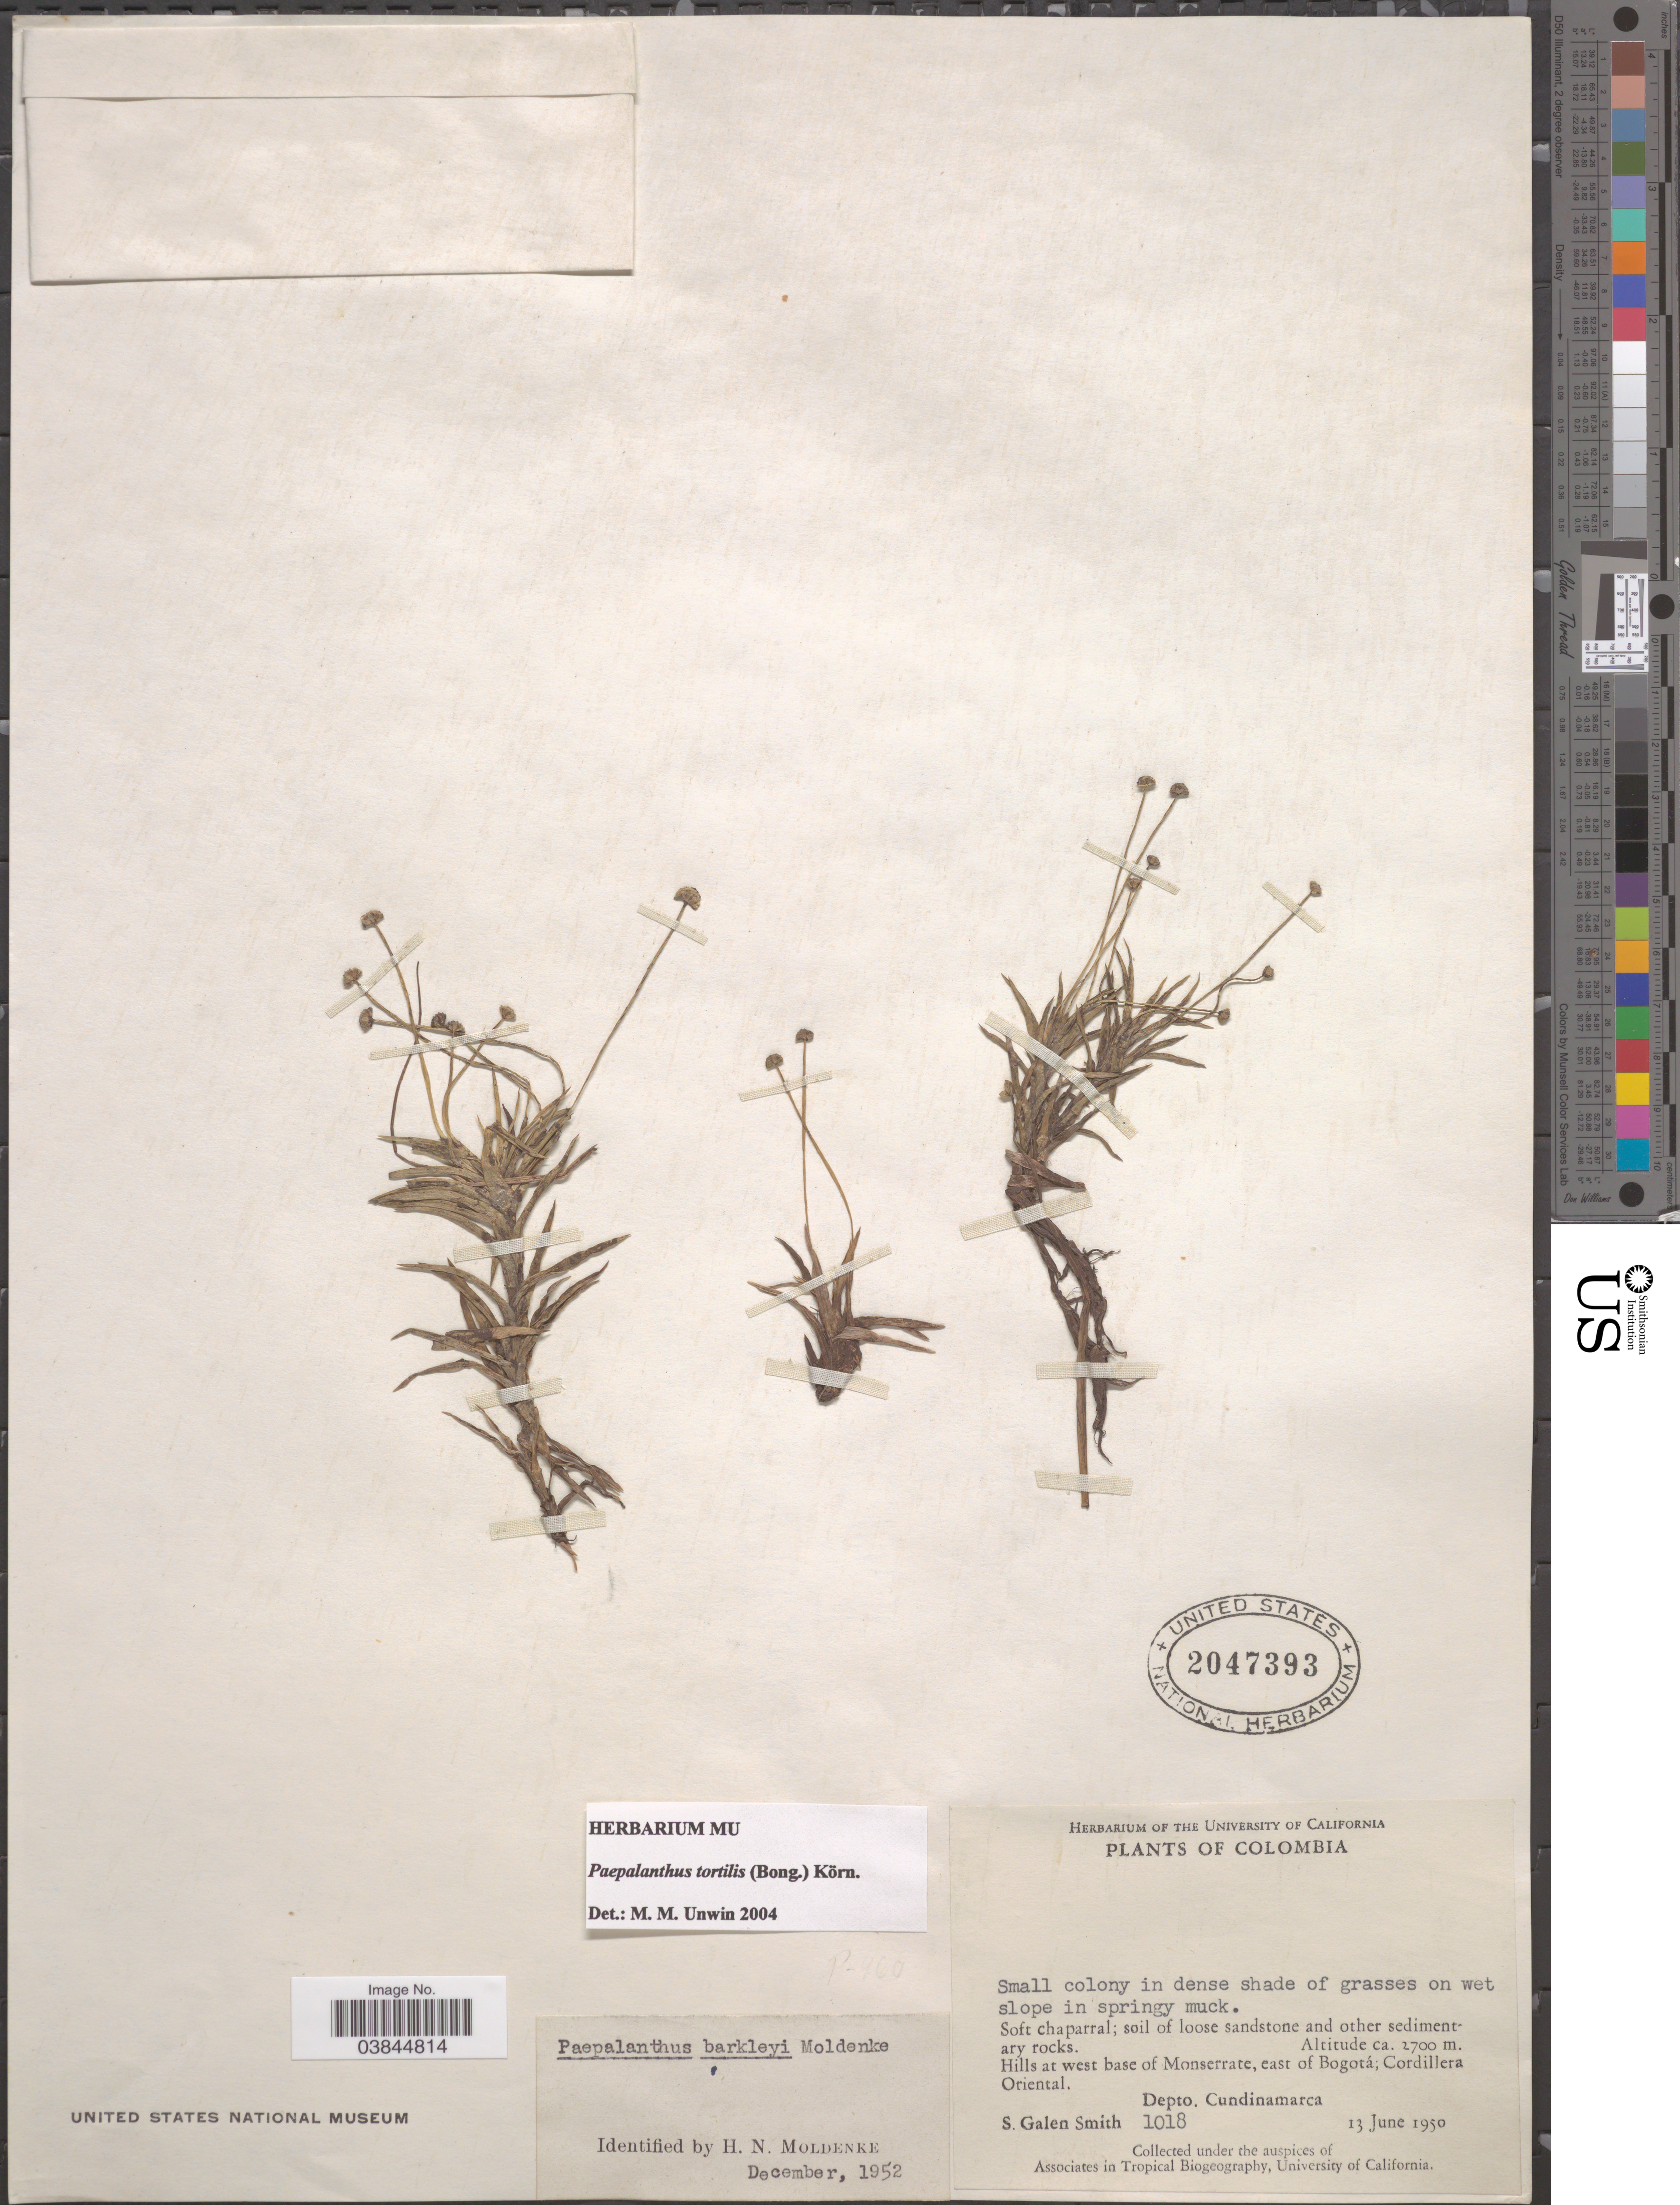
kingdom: Plantae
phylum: Tracheophyta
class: Liliopsida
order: Poales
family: Eriocaulaceae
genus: Paepalanthus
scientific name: Paepalanthus tortilis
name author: (Bong.) Koern.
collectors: S. G. Smith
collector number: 1018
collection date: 1950-06-13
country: Colombia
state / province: Cundinamarca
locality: Hills at west base of Monserrate, east of Bogotá, Cordillera Oriental. Depto. Cundinamarca.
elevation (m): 2700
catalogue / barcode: US 2047393